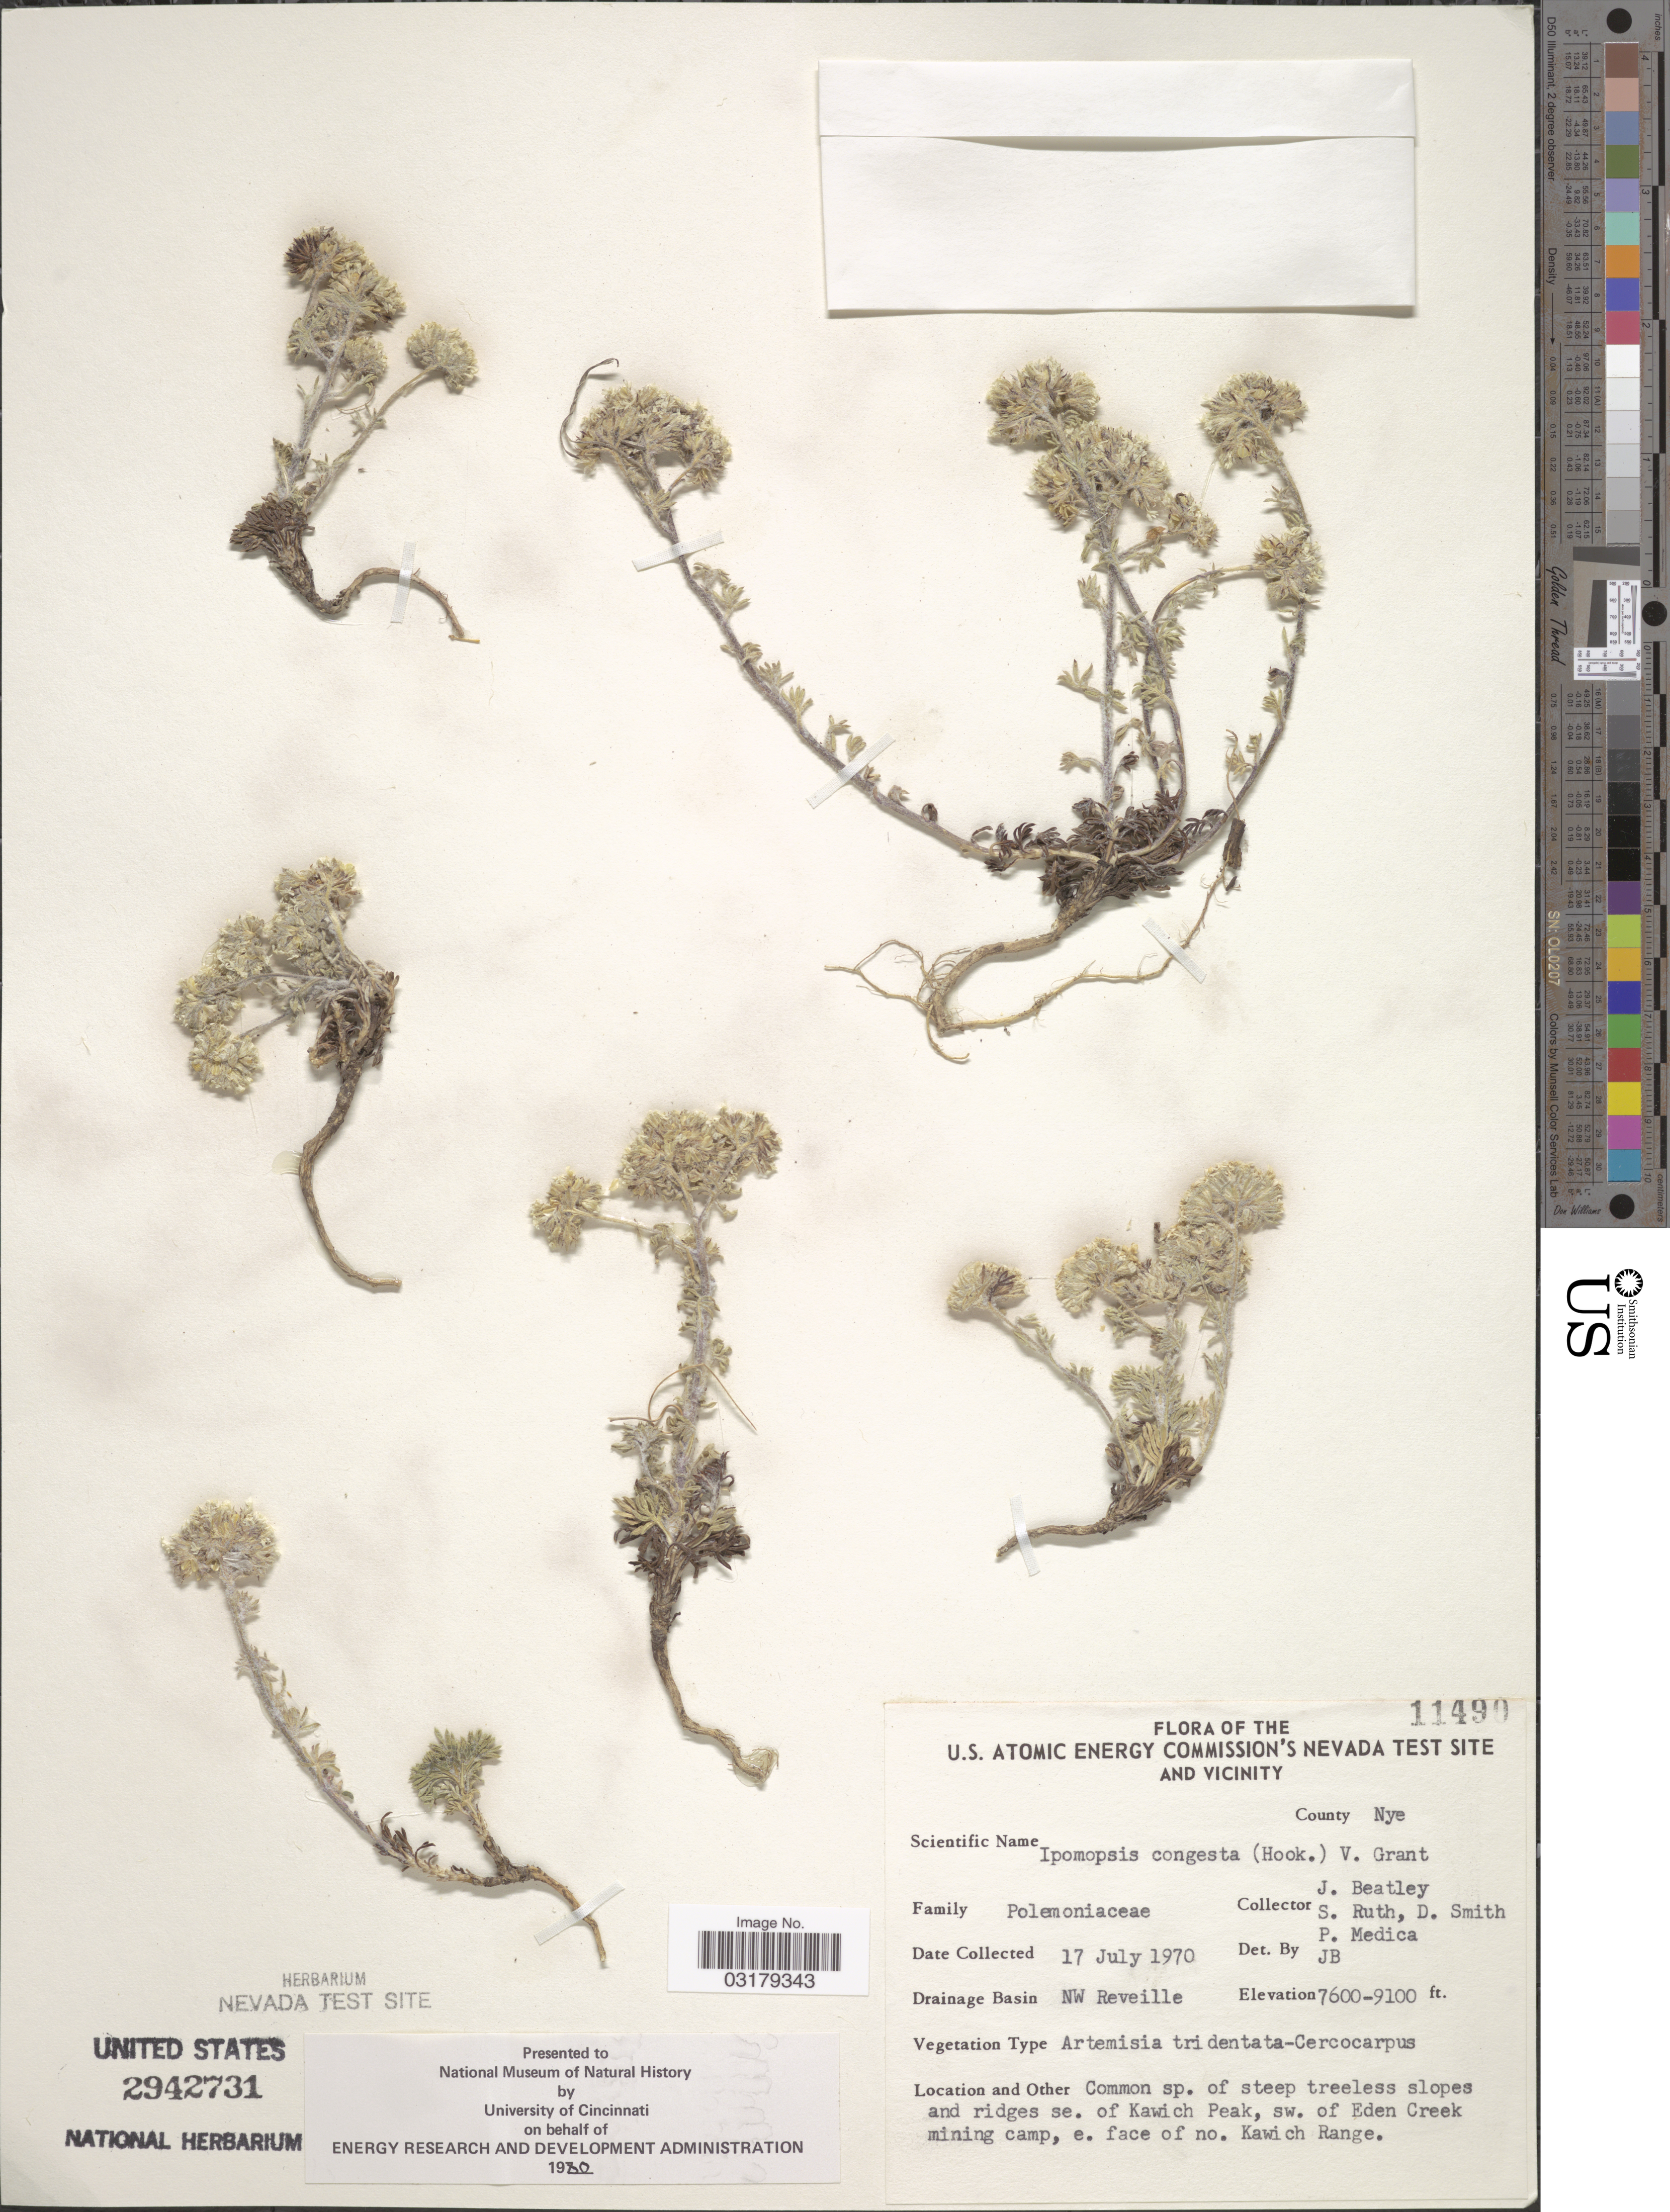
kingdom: Plantae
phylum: Tracheophyta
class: Magnoliopsida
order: Ericales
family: Polemoniaceae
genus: Ipomopsis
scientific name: Ipomopsis congesta var. palmifrons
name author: Brand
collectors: J. C. Beatley, S. Ruth, D. Smith & P. Medica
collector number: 11490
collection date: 1970-07-17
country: United States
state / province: Nevada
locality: The U.S. Atomic Energy Commission's Nevada test site and vicinity. County Nye. Drainage Basin NW Reveille. Common sp. of steep treeless slopes and ridges se. of Kawich Peak, sw. of Eden Creek mining camp, e. face of no. Kawich Range.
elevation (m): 2316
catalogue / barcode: US 2942731